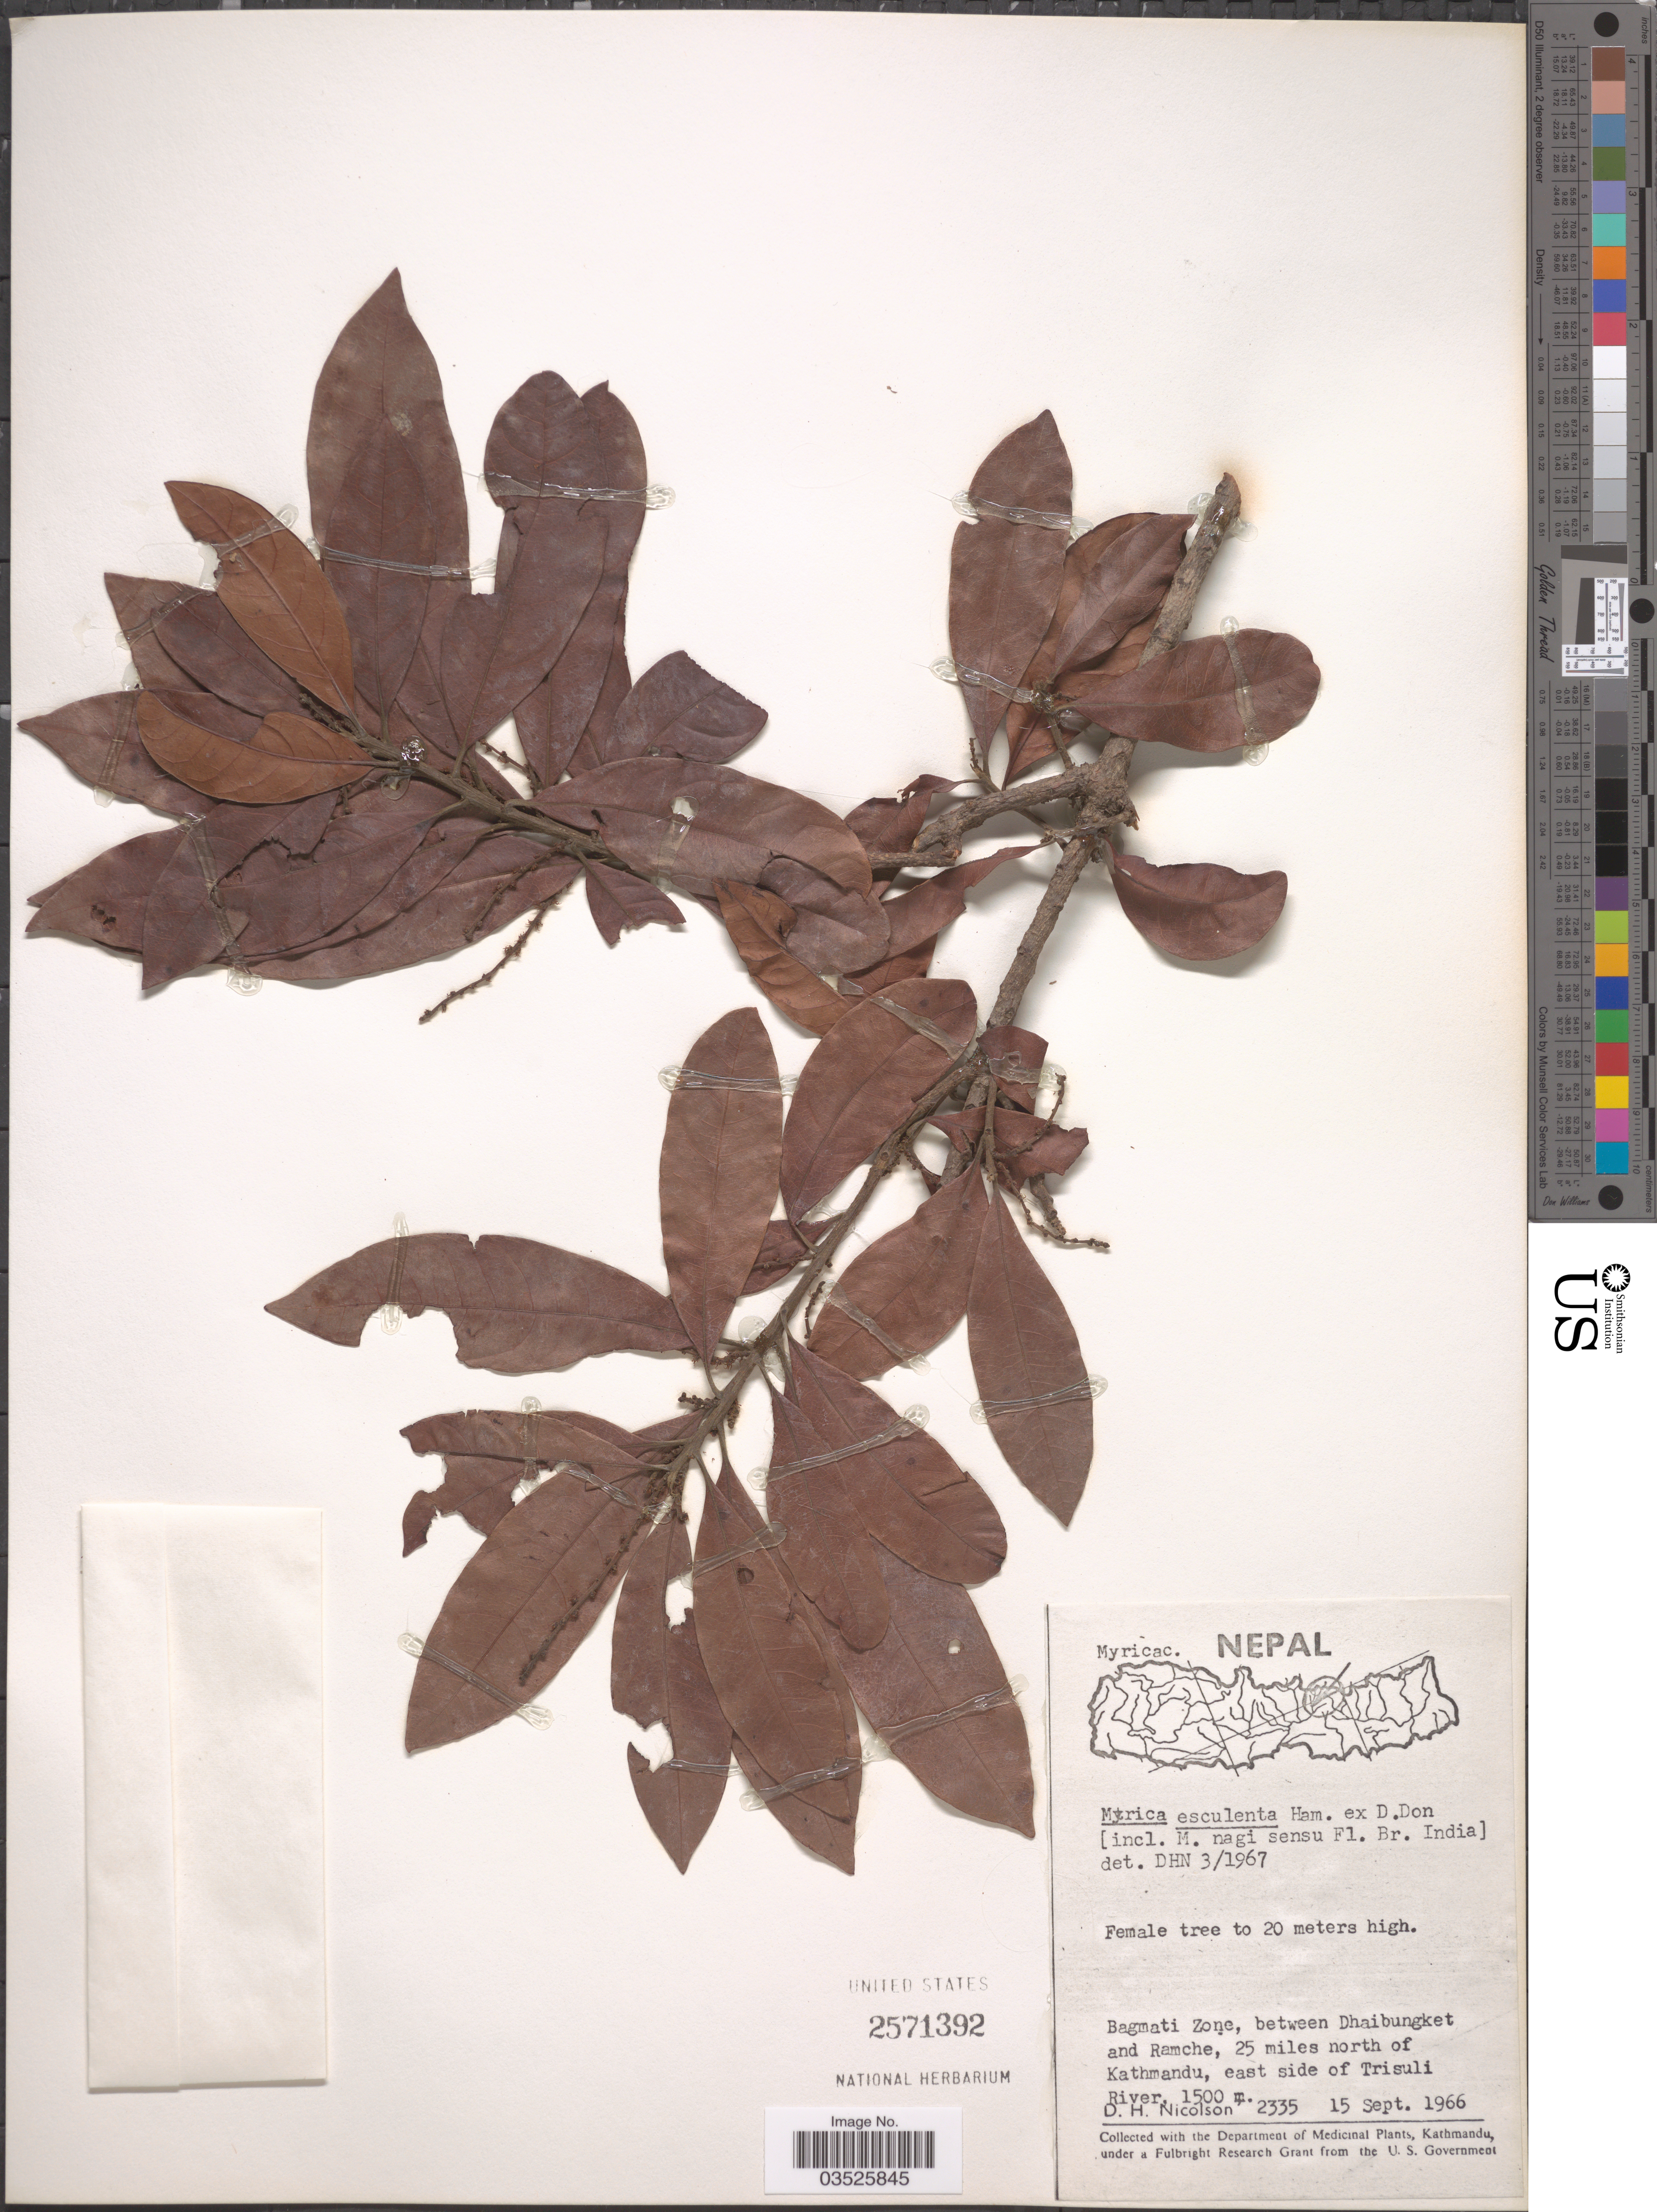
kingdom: Plantae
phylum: Tracheophyta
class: Magnoliopsida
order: Fagales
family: Myricaceae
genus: Morella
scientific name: Morella esculenta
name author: (Buch.-Ham. ex D. Don) I.M. Turner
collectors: D. H. Nicolson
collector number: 2335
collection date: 1966-09-15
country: Nepal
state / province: Bagmati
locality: Bagmato Zone, between Dhaibungket and Ramche, 25 miles north of Kathmandu, east side of Trisuli River.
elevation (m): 1500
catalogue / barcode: US 2571392